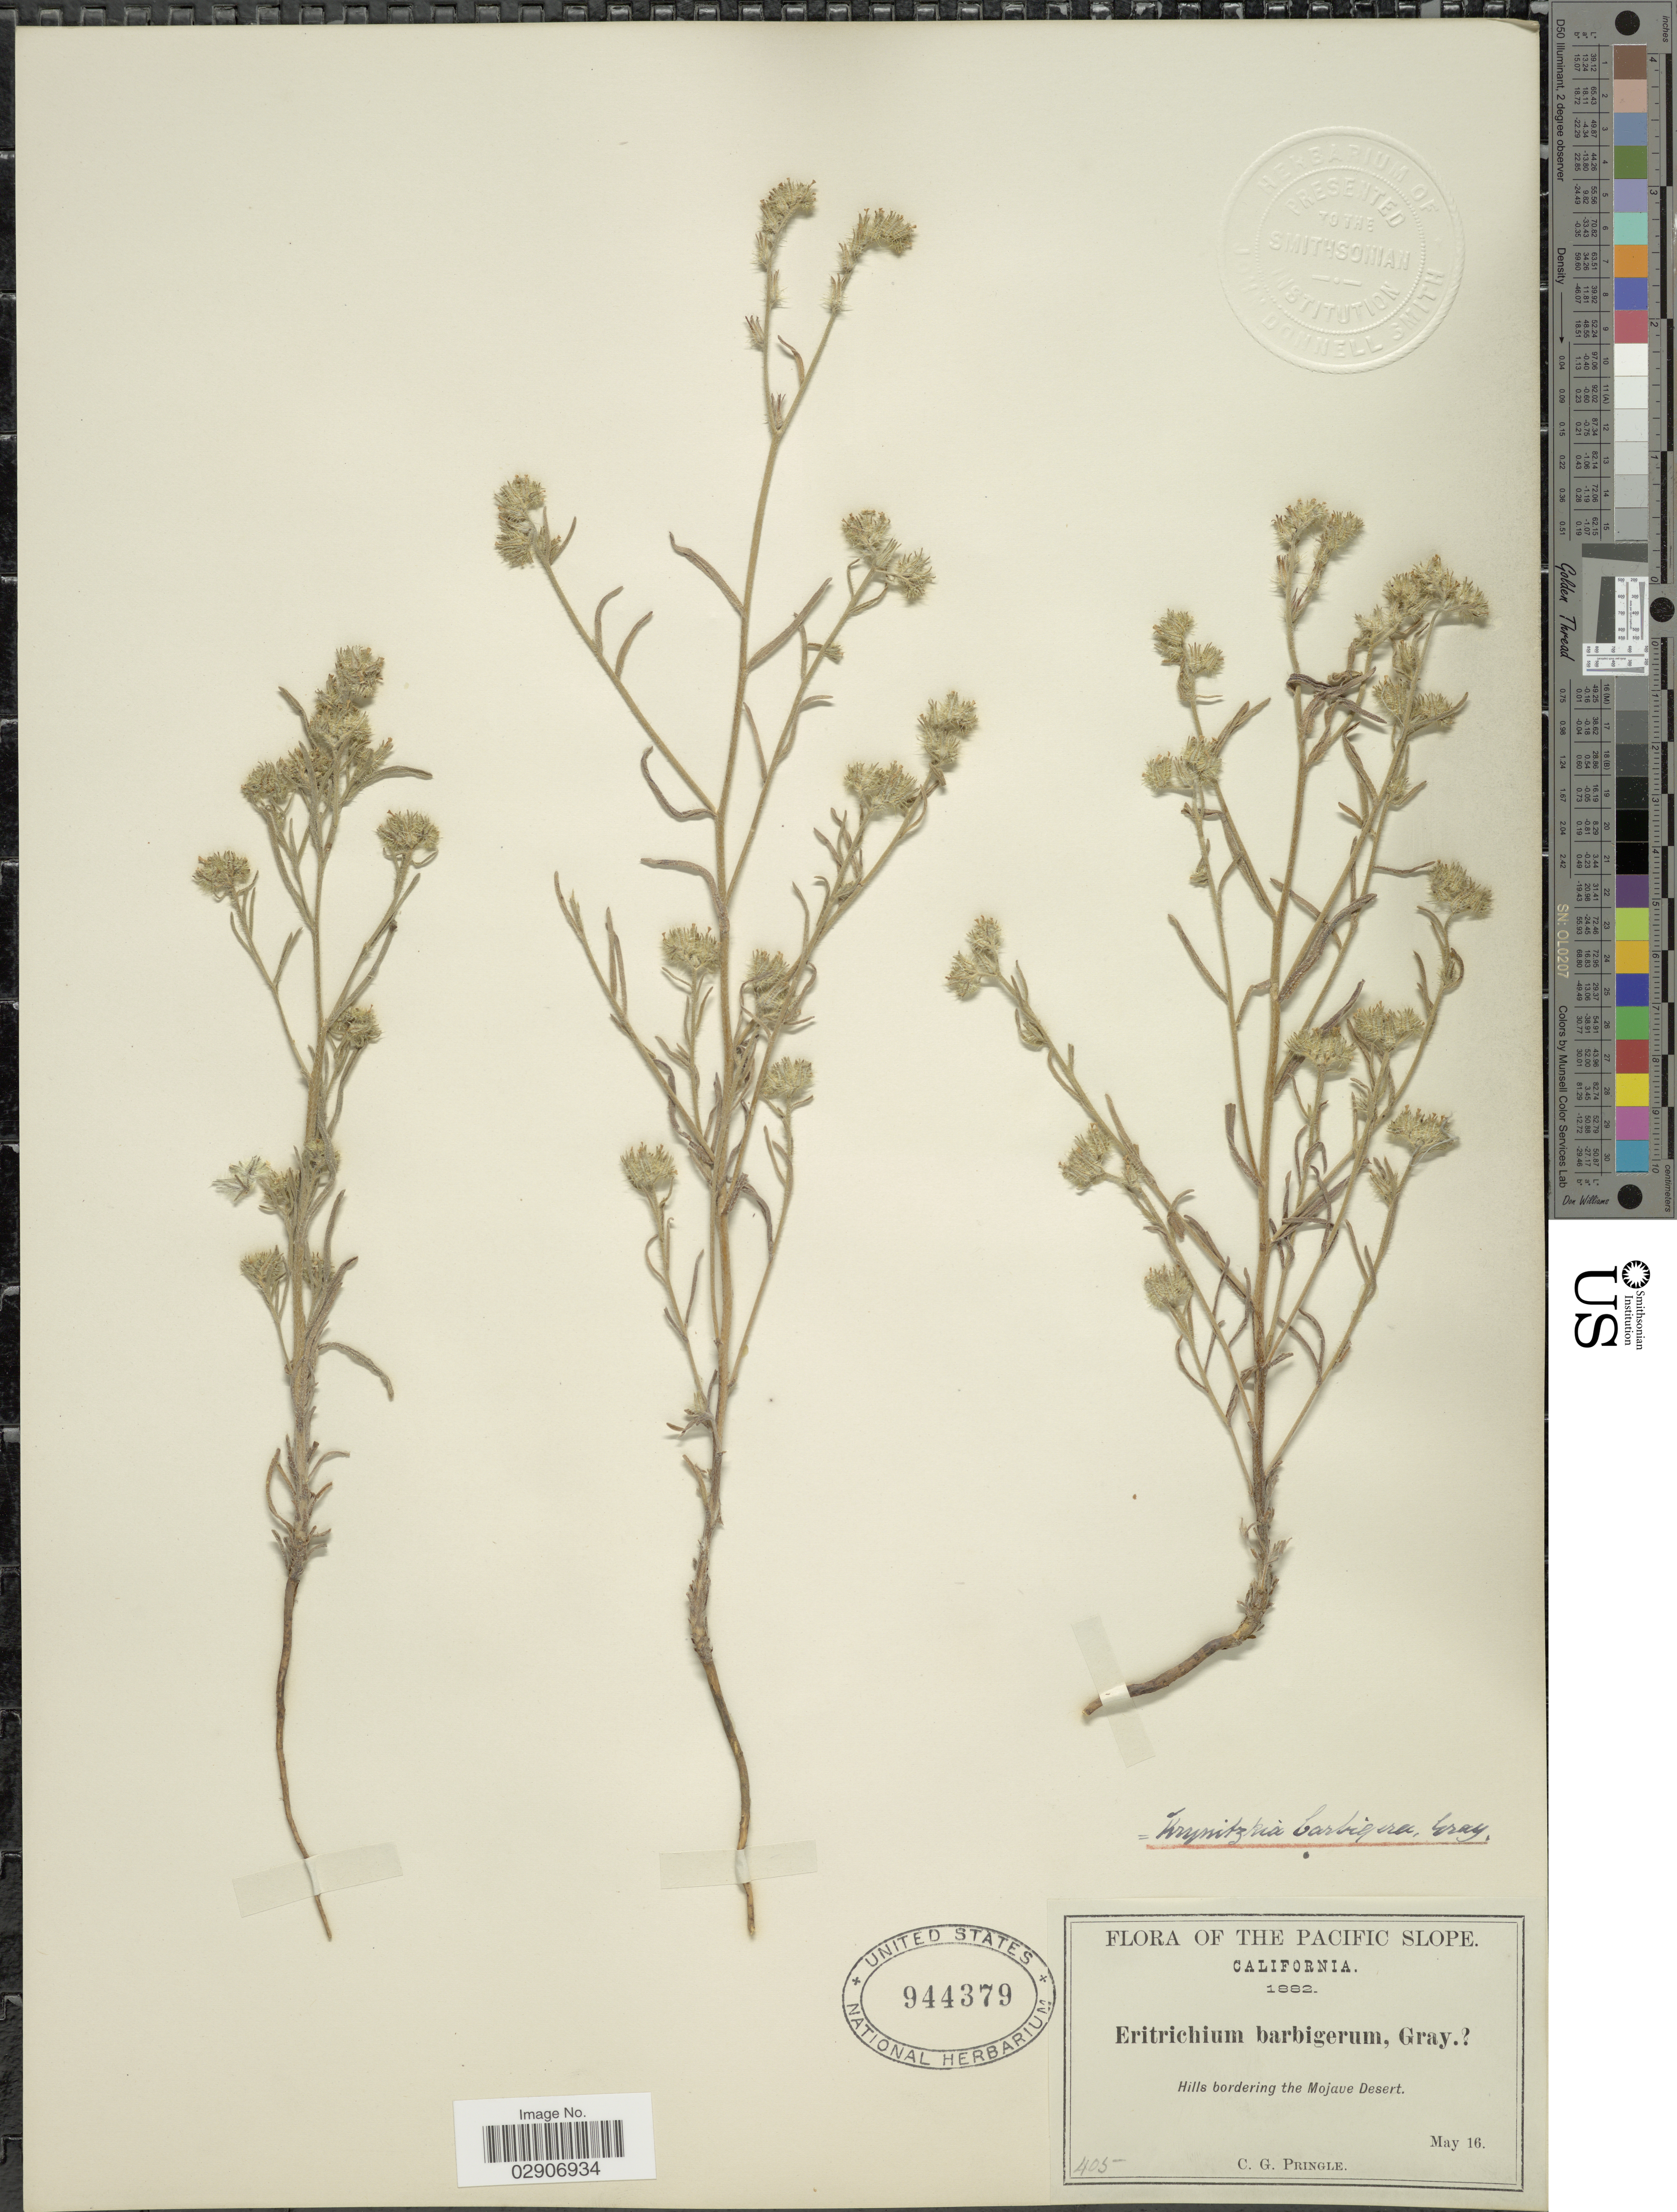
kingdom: Plantae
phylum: Tracheophyta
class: Magnoliopsida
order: Boraginales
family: Boraginaceae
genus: Cryptantha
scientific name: Cryptantha barbigera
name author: (A. Gray) Greene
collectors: C. G. Pringle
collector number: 405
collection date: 1882-05-16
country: United States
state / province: California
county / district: San Bernardino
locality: The Pacific Slope. Hills bordering the Mojave Desert.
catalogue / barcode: US 944379